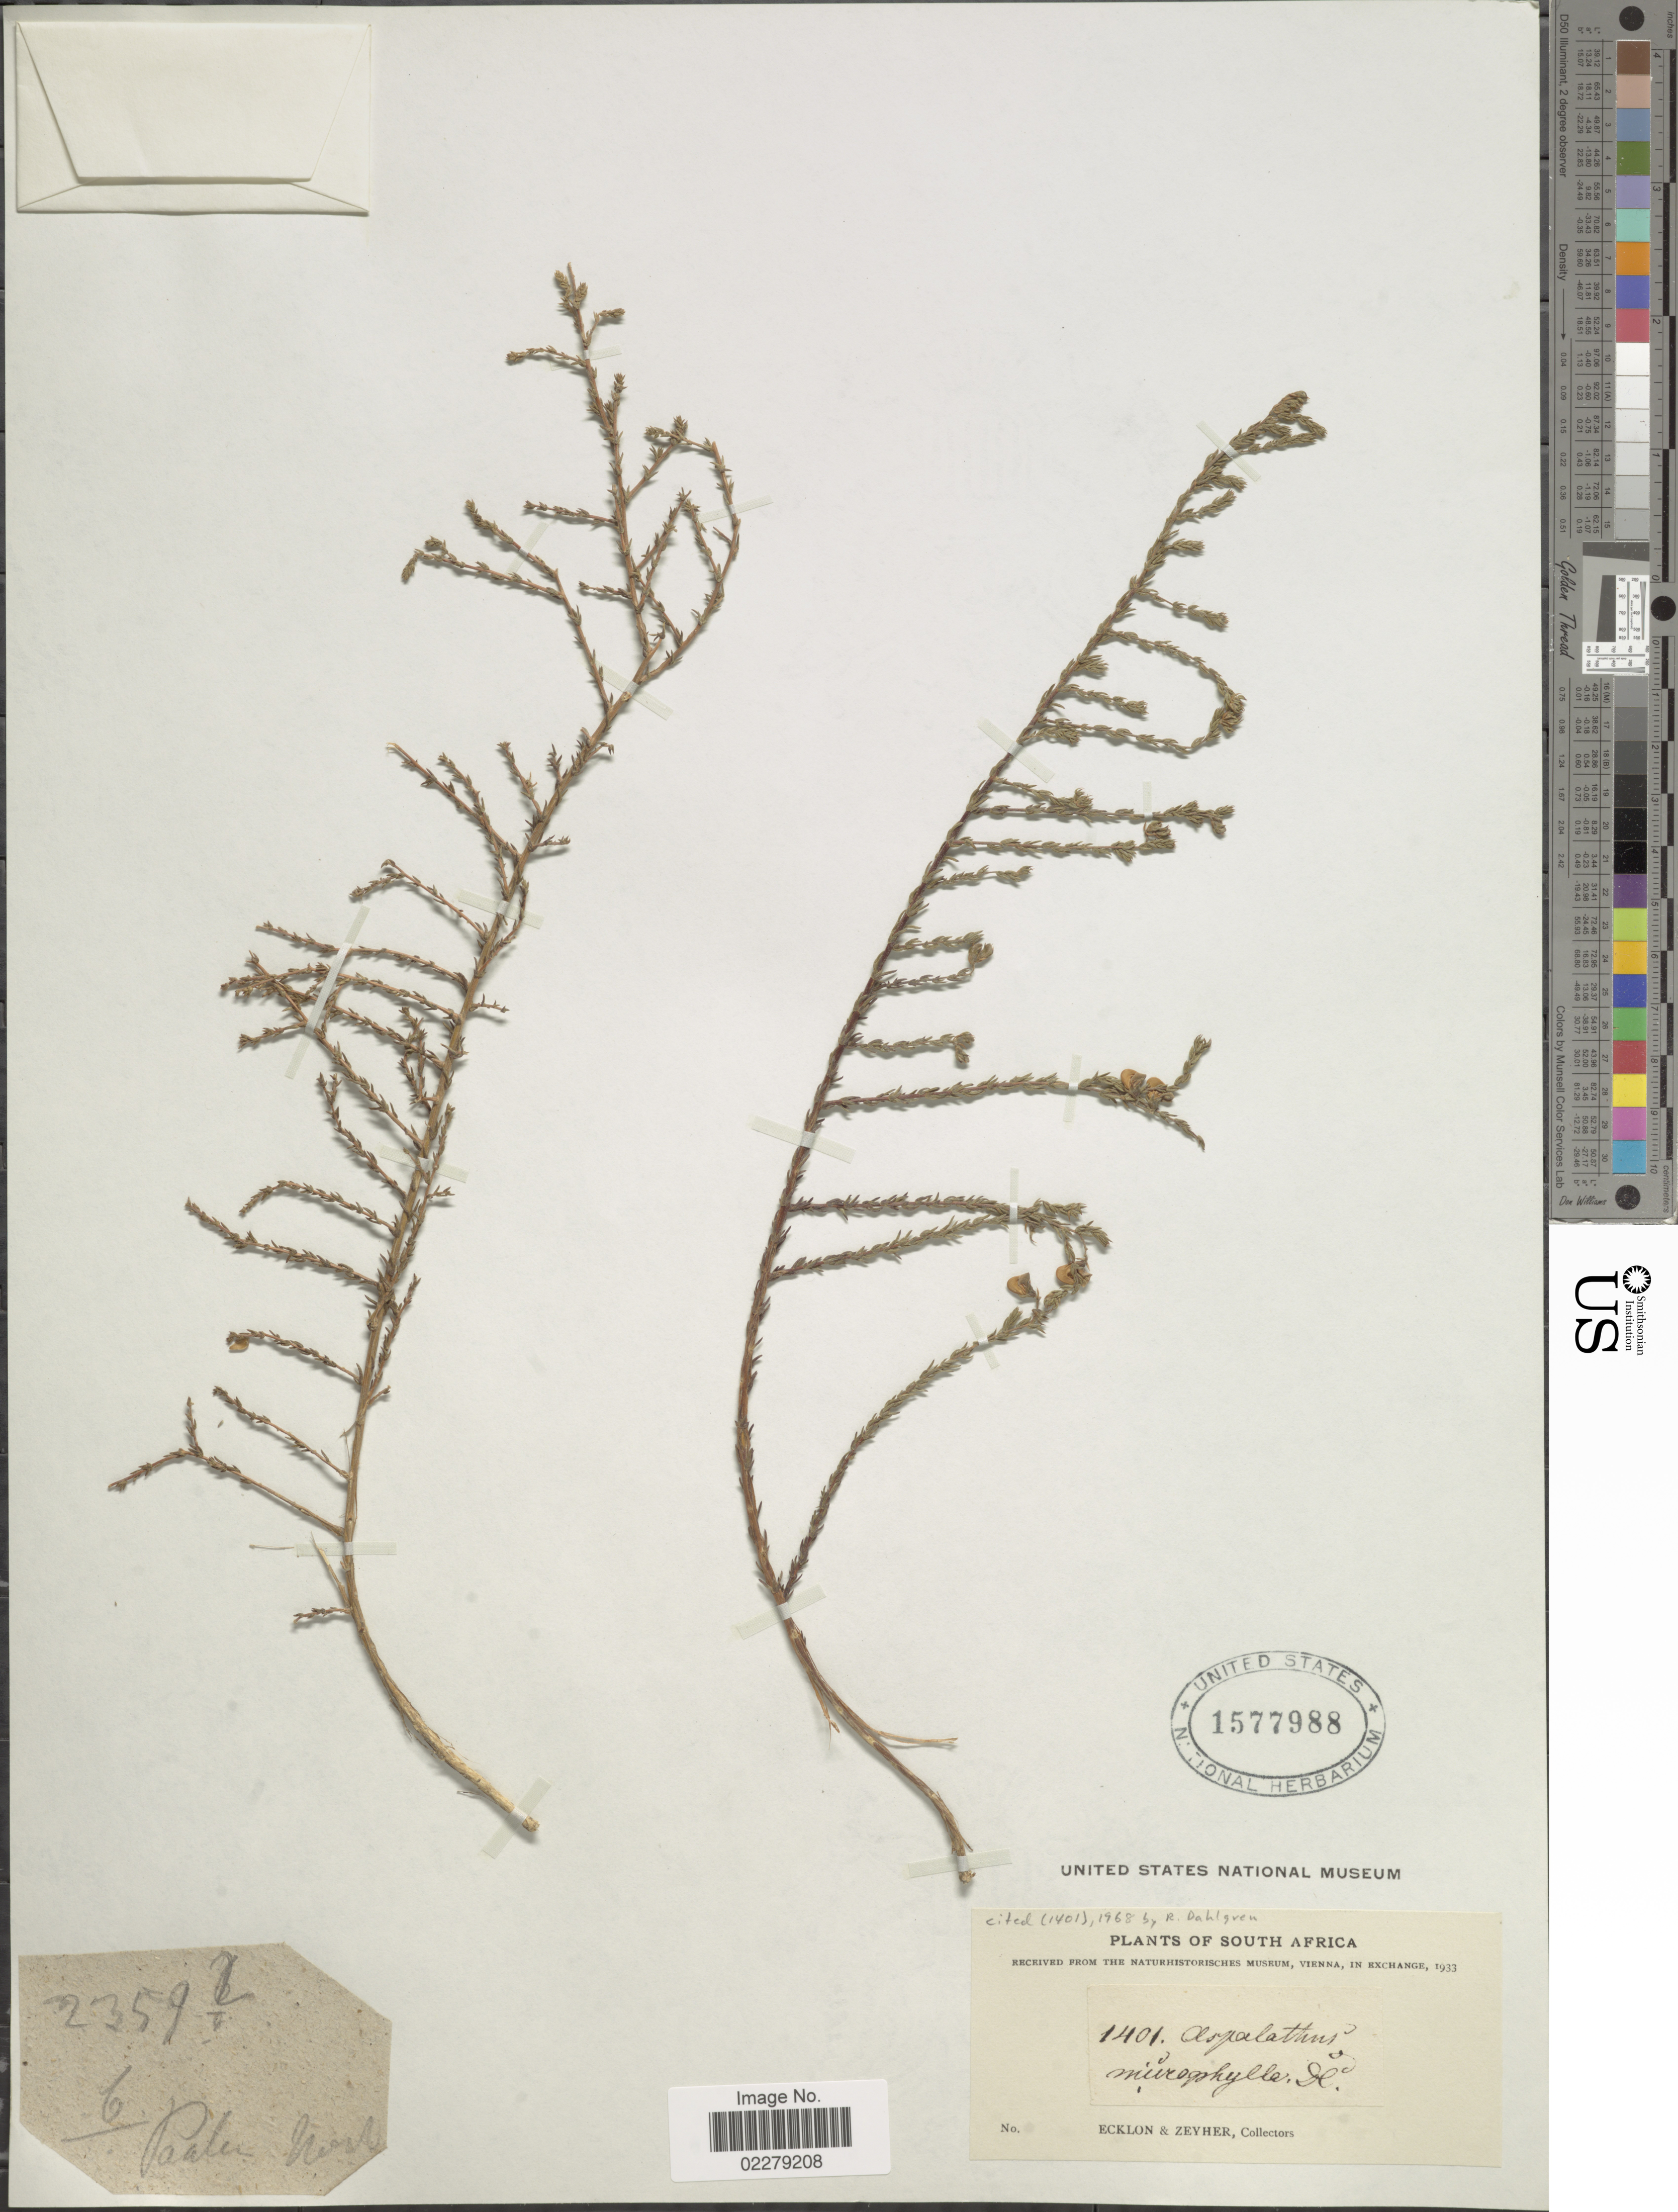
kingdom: Plantae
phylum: Tracheophyta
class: Magnoliopsida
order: Fabales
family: Fabaceae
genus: Aspalathus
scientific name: Aspalathus microphylla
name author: DC.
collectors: -. Ecklon & -. Zeyher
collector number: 1401?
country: South Africa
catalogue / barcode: US 1577988